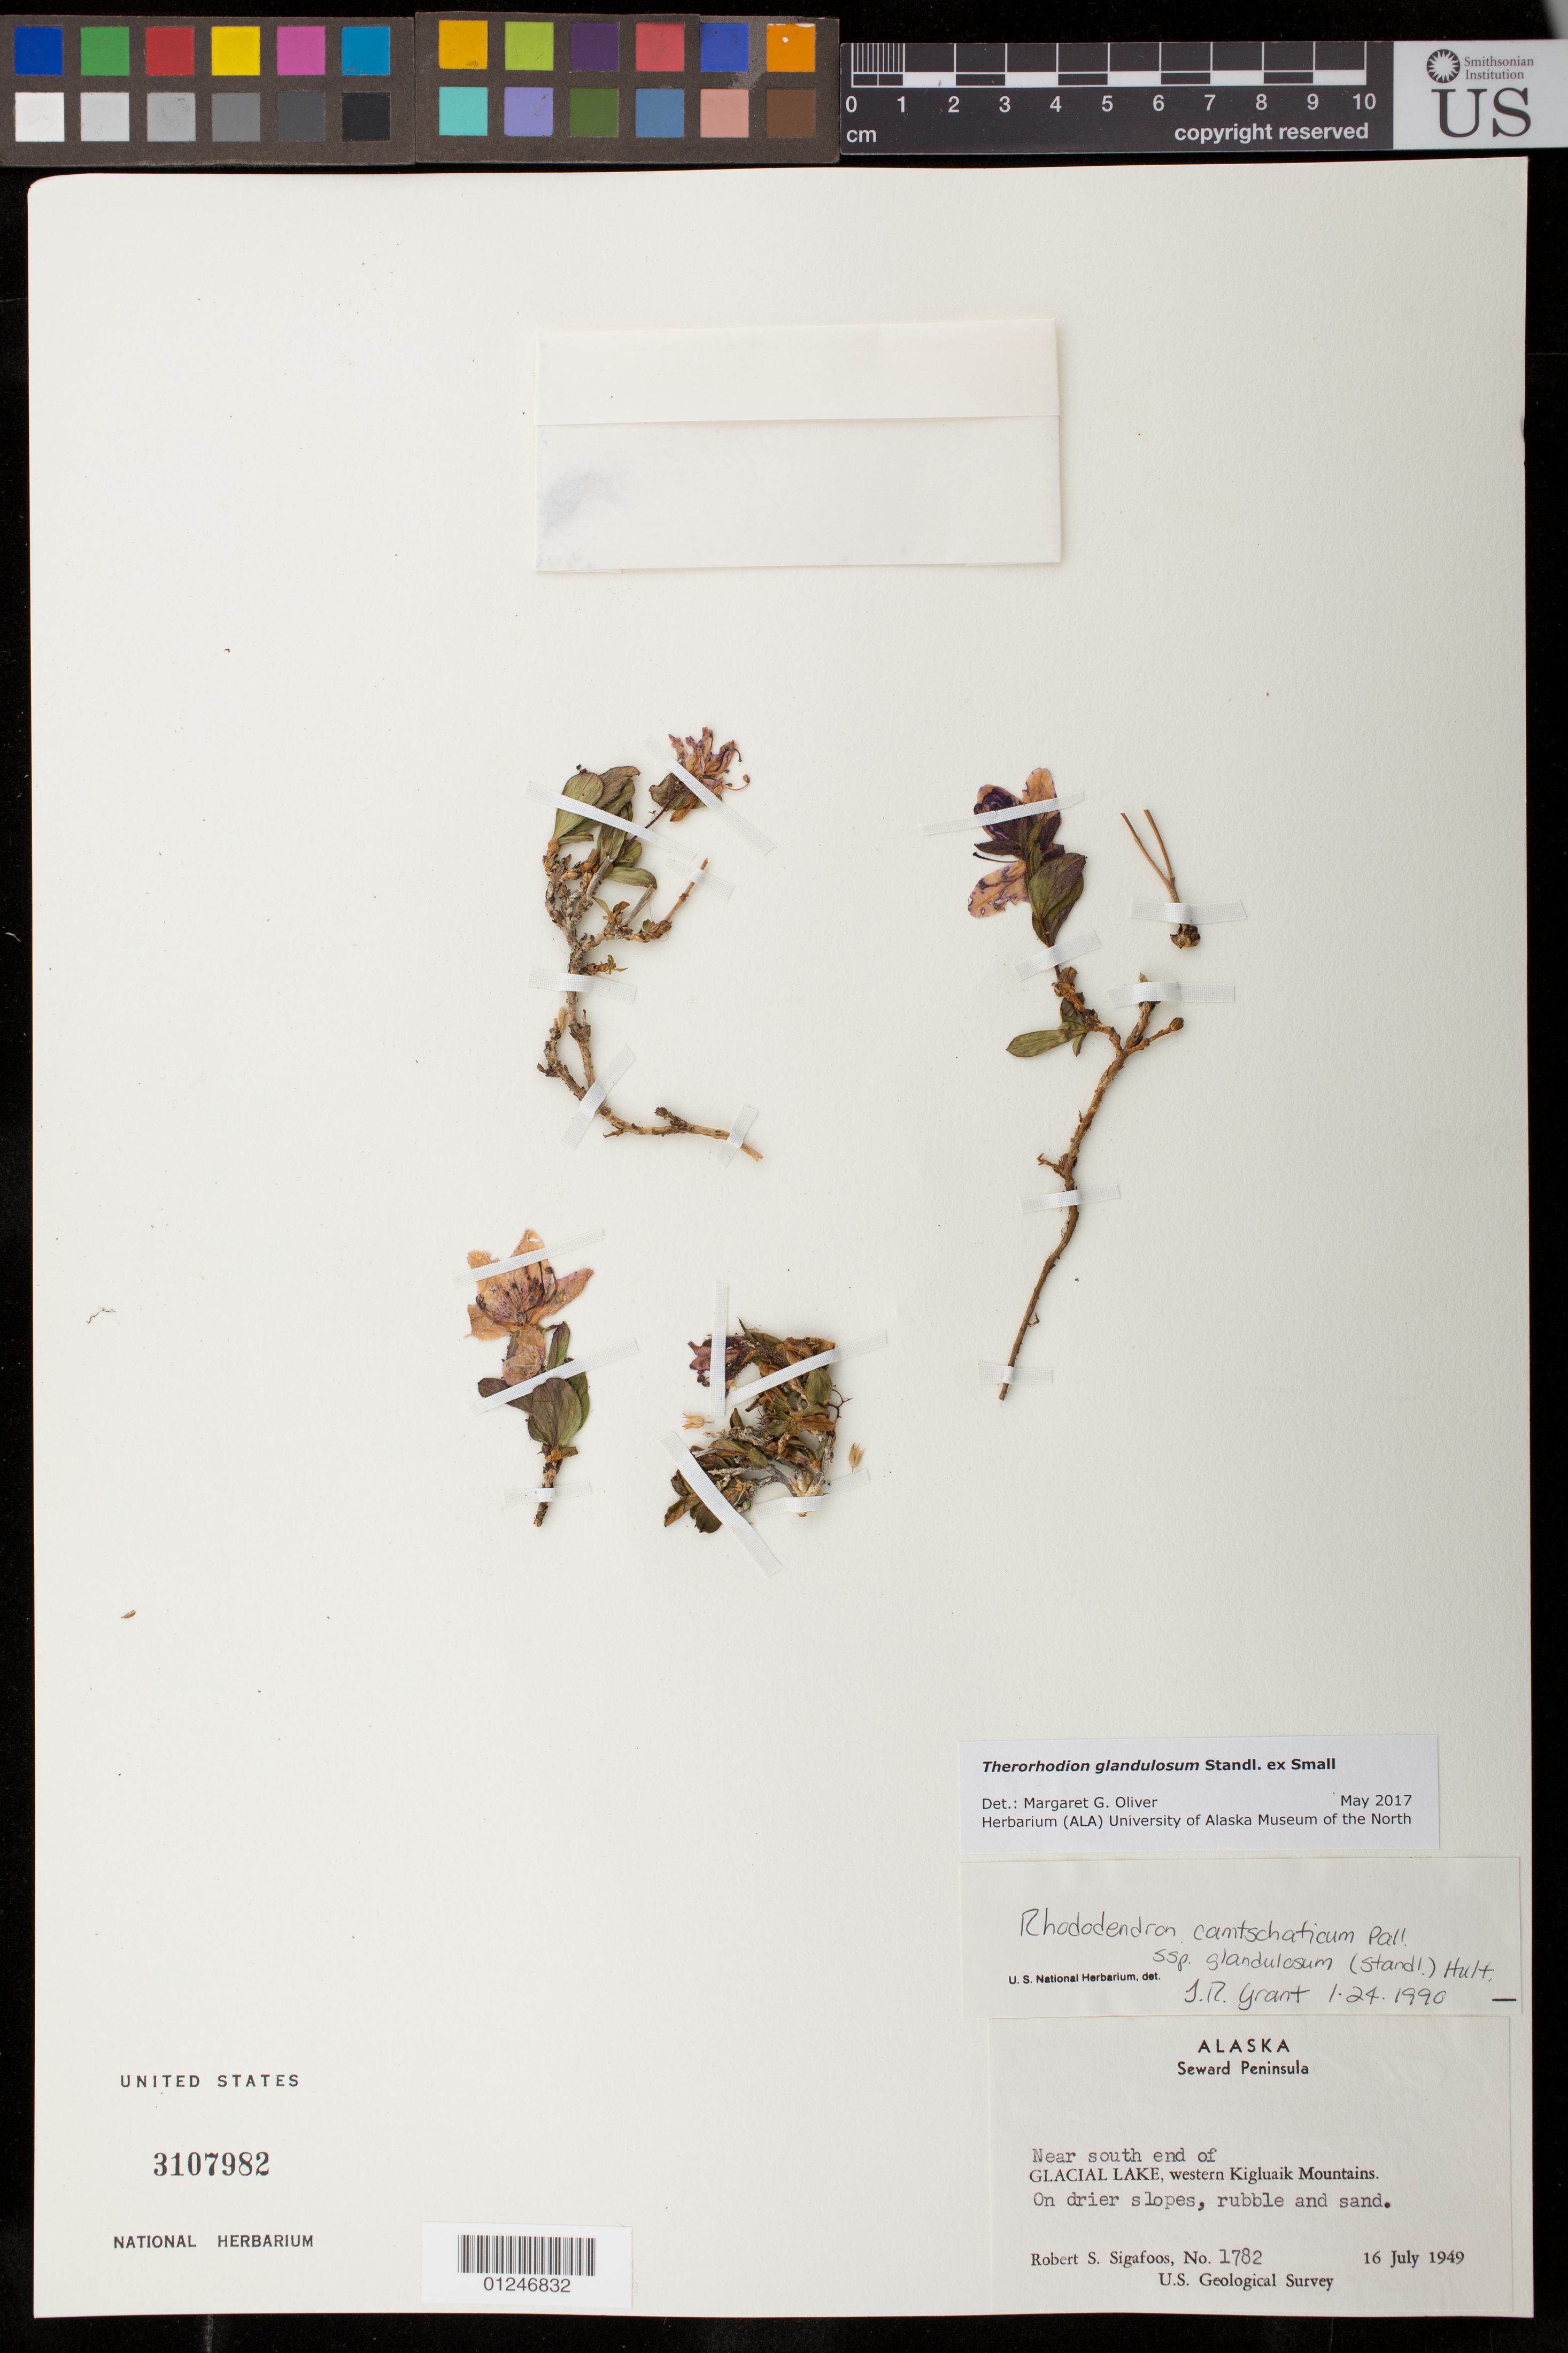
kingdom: Plantae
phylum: Tracheophyta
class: Magnoliopsida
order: Ericales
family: Ericaceae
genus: Therorhodion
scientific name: Therorhodion glandulosum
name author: Standl. ex Small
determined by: Oliver, M. G., (ALA), University of Alaska Museum of the North (UNITED STATES)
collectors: R. Sigafoos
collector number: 1782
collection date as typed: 16 Jul 1949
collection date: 1949-07-16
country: United States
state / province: Alaska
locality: Seward Peninsula, Western Kigluaik Mountains, near South end of Glacial Lake.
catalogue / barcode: US 3107982